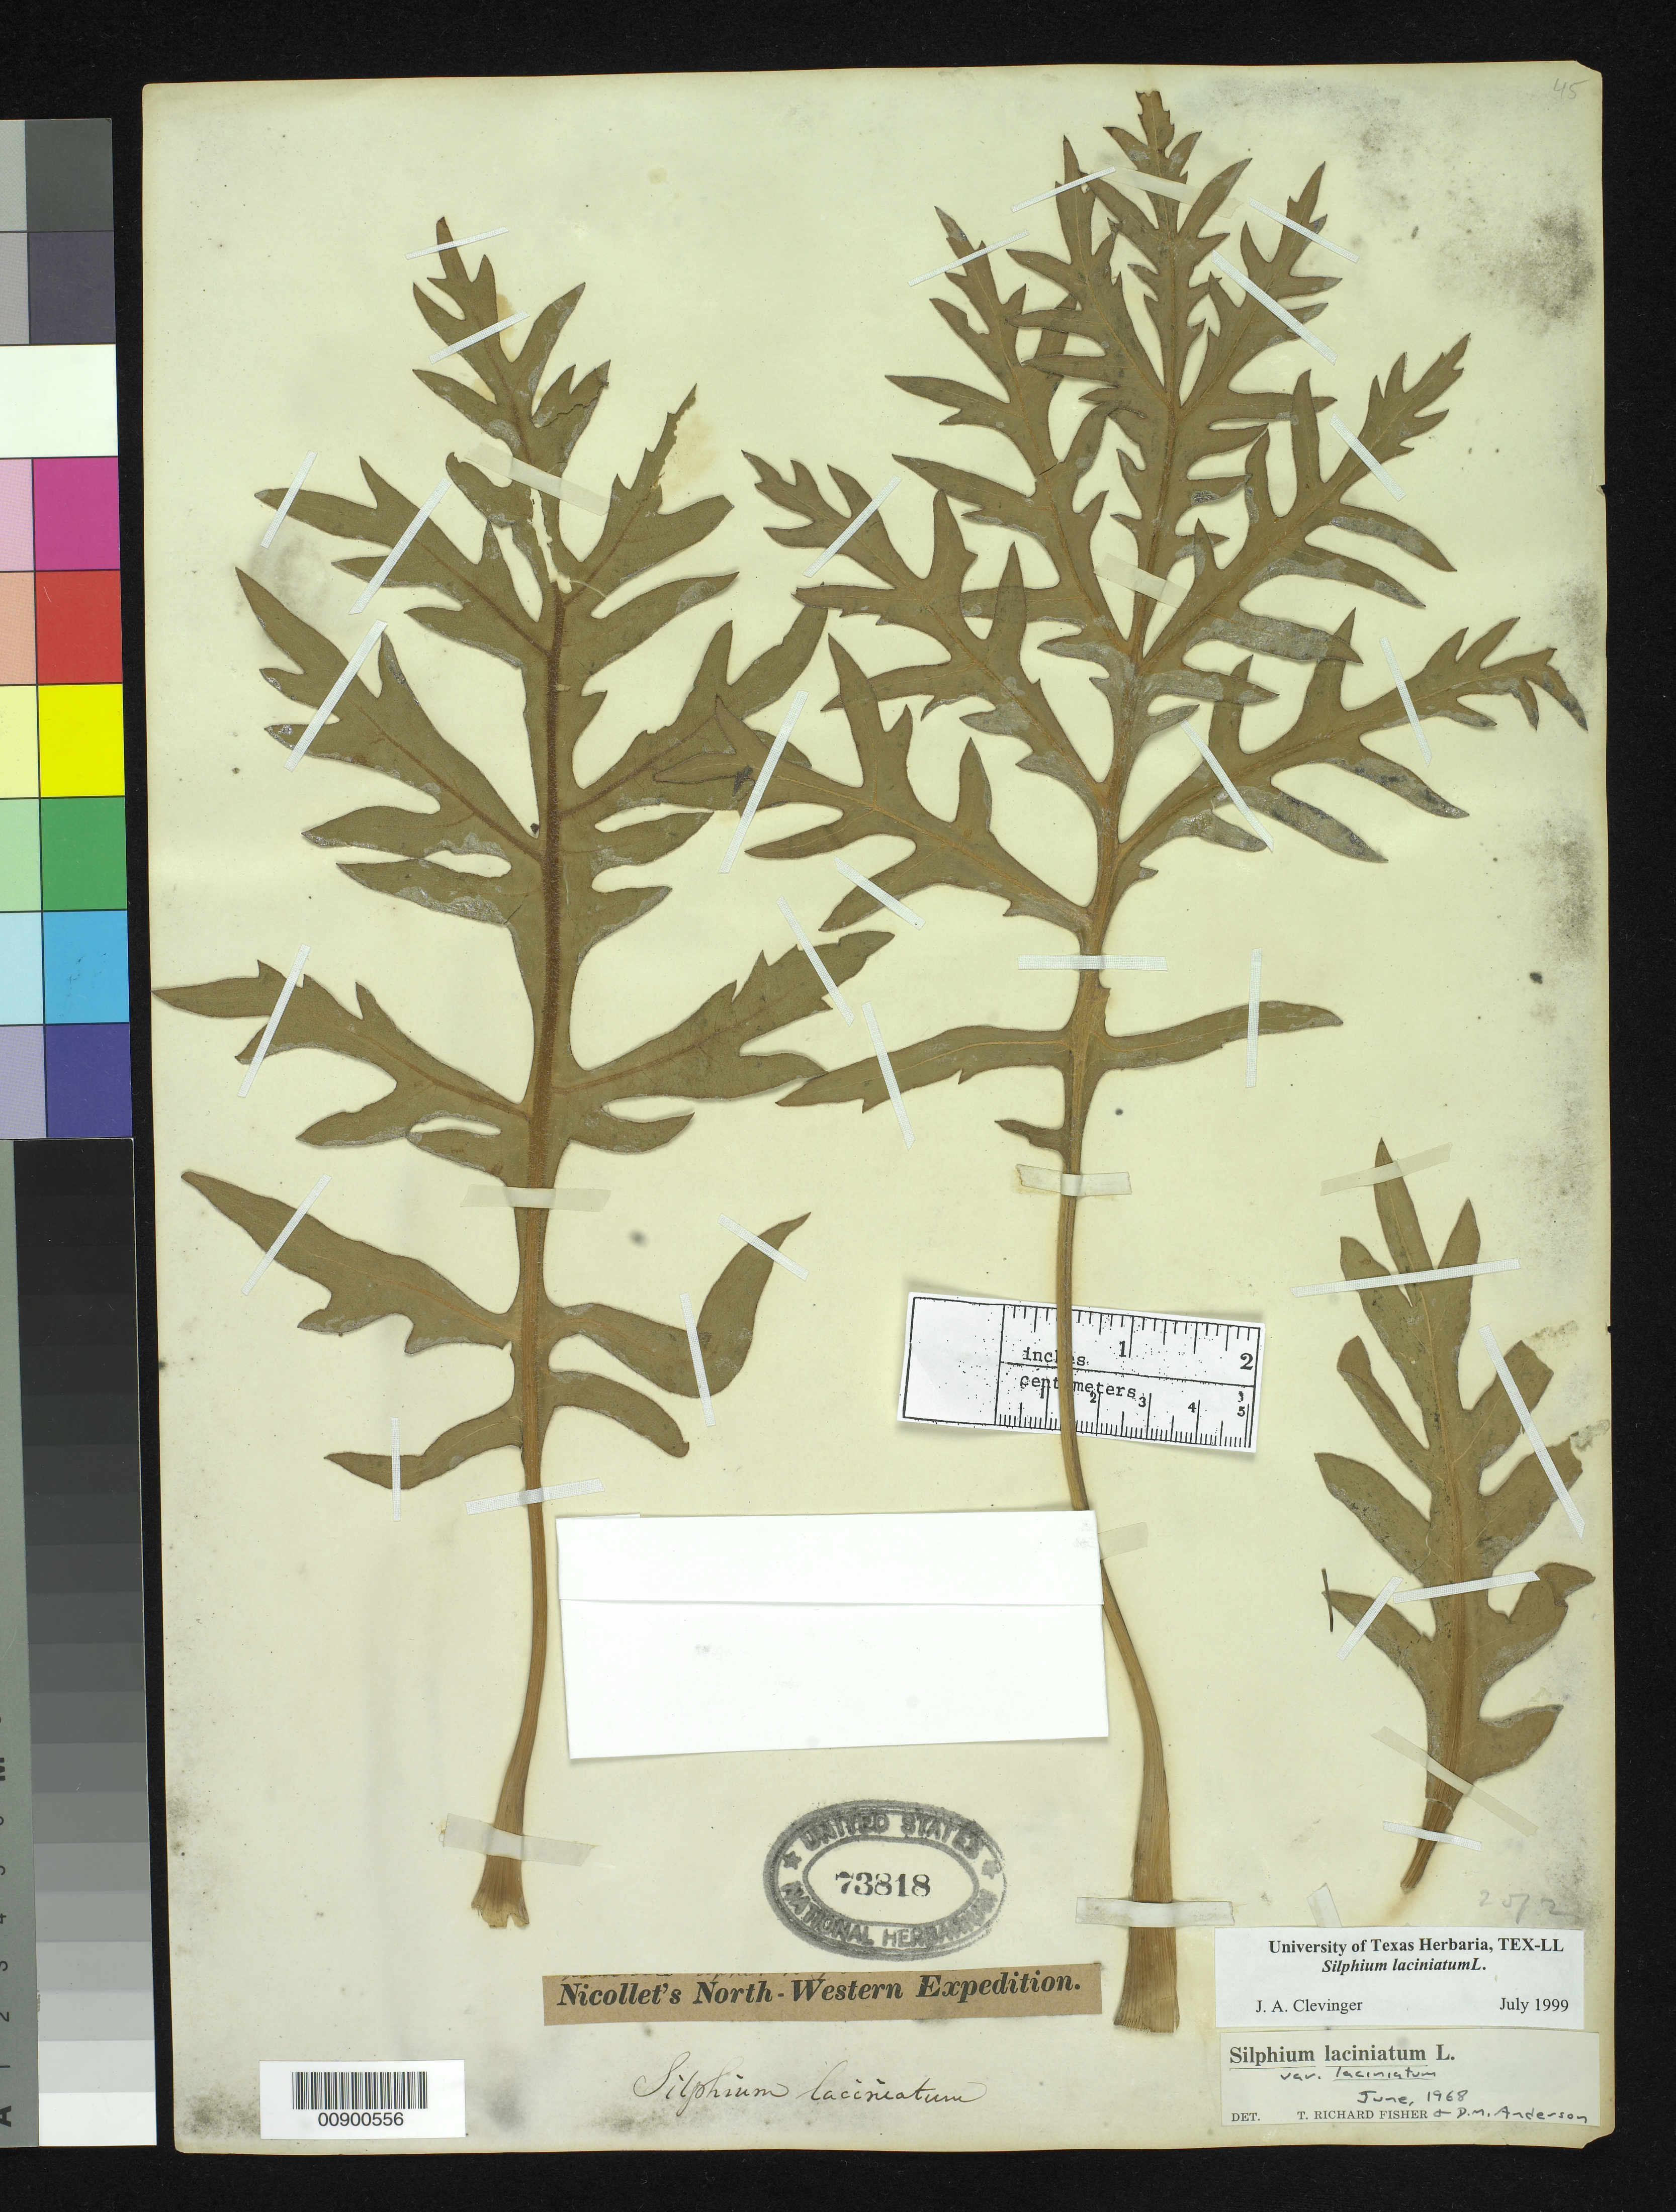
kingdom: Plantae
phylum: Tracheophyta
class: Magnoliopsida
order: Asterales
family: Asteraceae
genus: Silphium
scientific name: Silphium laciniatum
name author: L.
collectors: C. A. Geyer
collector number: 463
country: United States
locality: On the lower St. Peters and upper Des Moines Rivers, off of Maukato River.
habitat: Wet prairies of the Makato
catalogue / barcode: US 73818